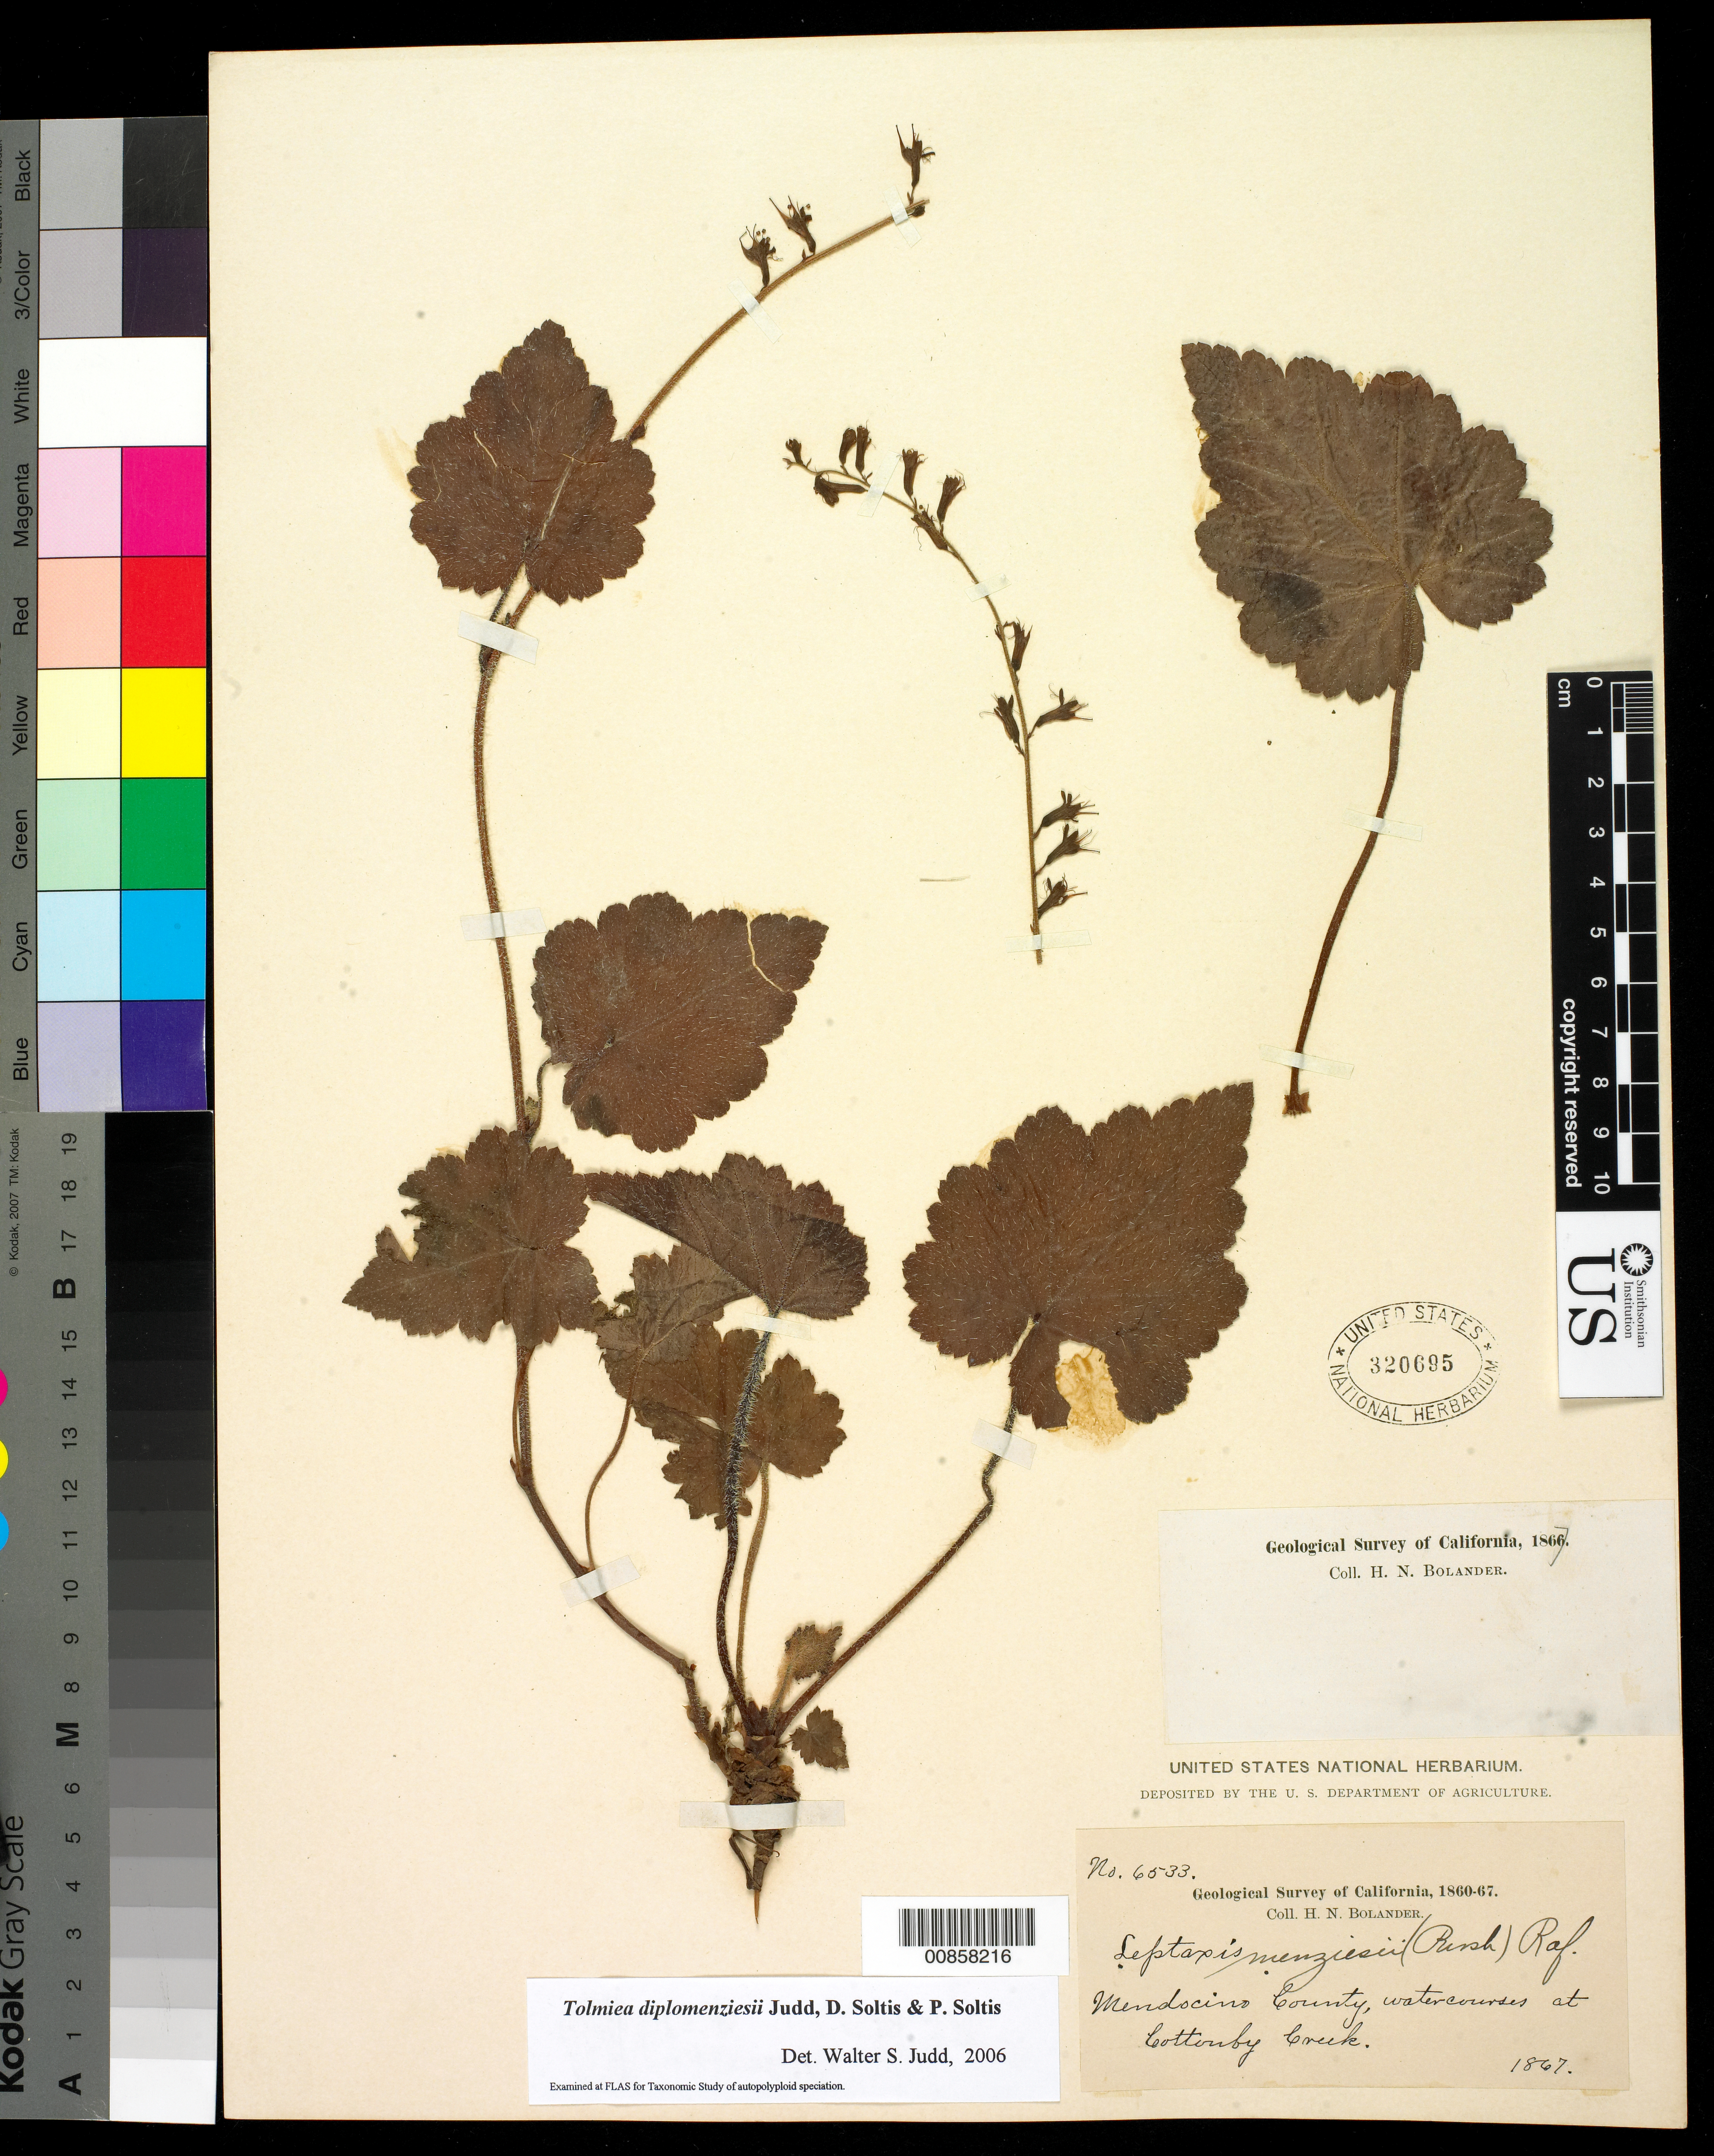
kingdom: Plantae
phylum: Tracheophyta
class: Magnoliopsida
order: Saxifragales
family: Saxifragaceae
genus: Tolmiea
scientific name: Tolmiea diplomenziesii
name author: Judd et al.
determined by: Judd, Walter S.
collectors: H. Bolander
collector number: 6533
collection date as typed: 1867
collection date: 1867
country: United States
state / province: California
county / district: Mendocino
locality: Watercourses at Cottonby Creek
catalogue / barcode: US 320695